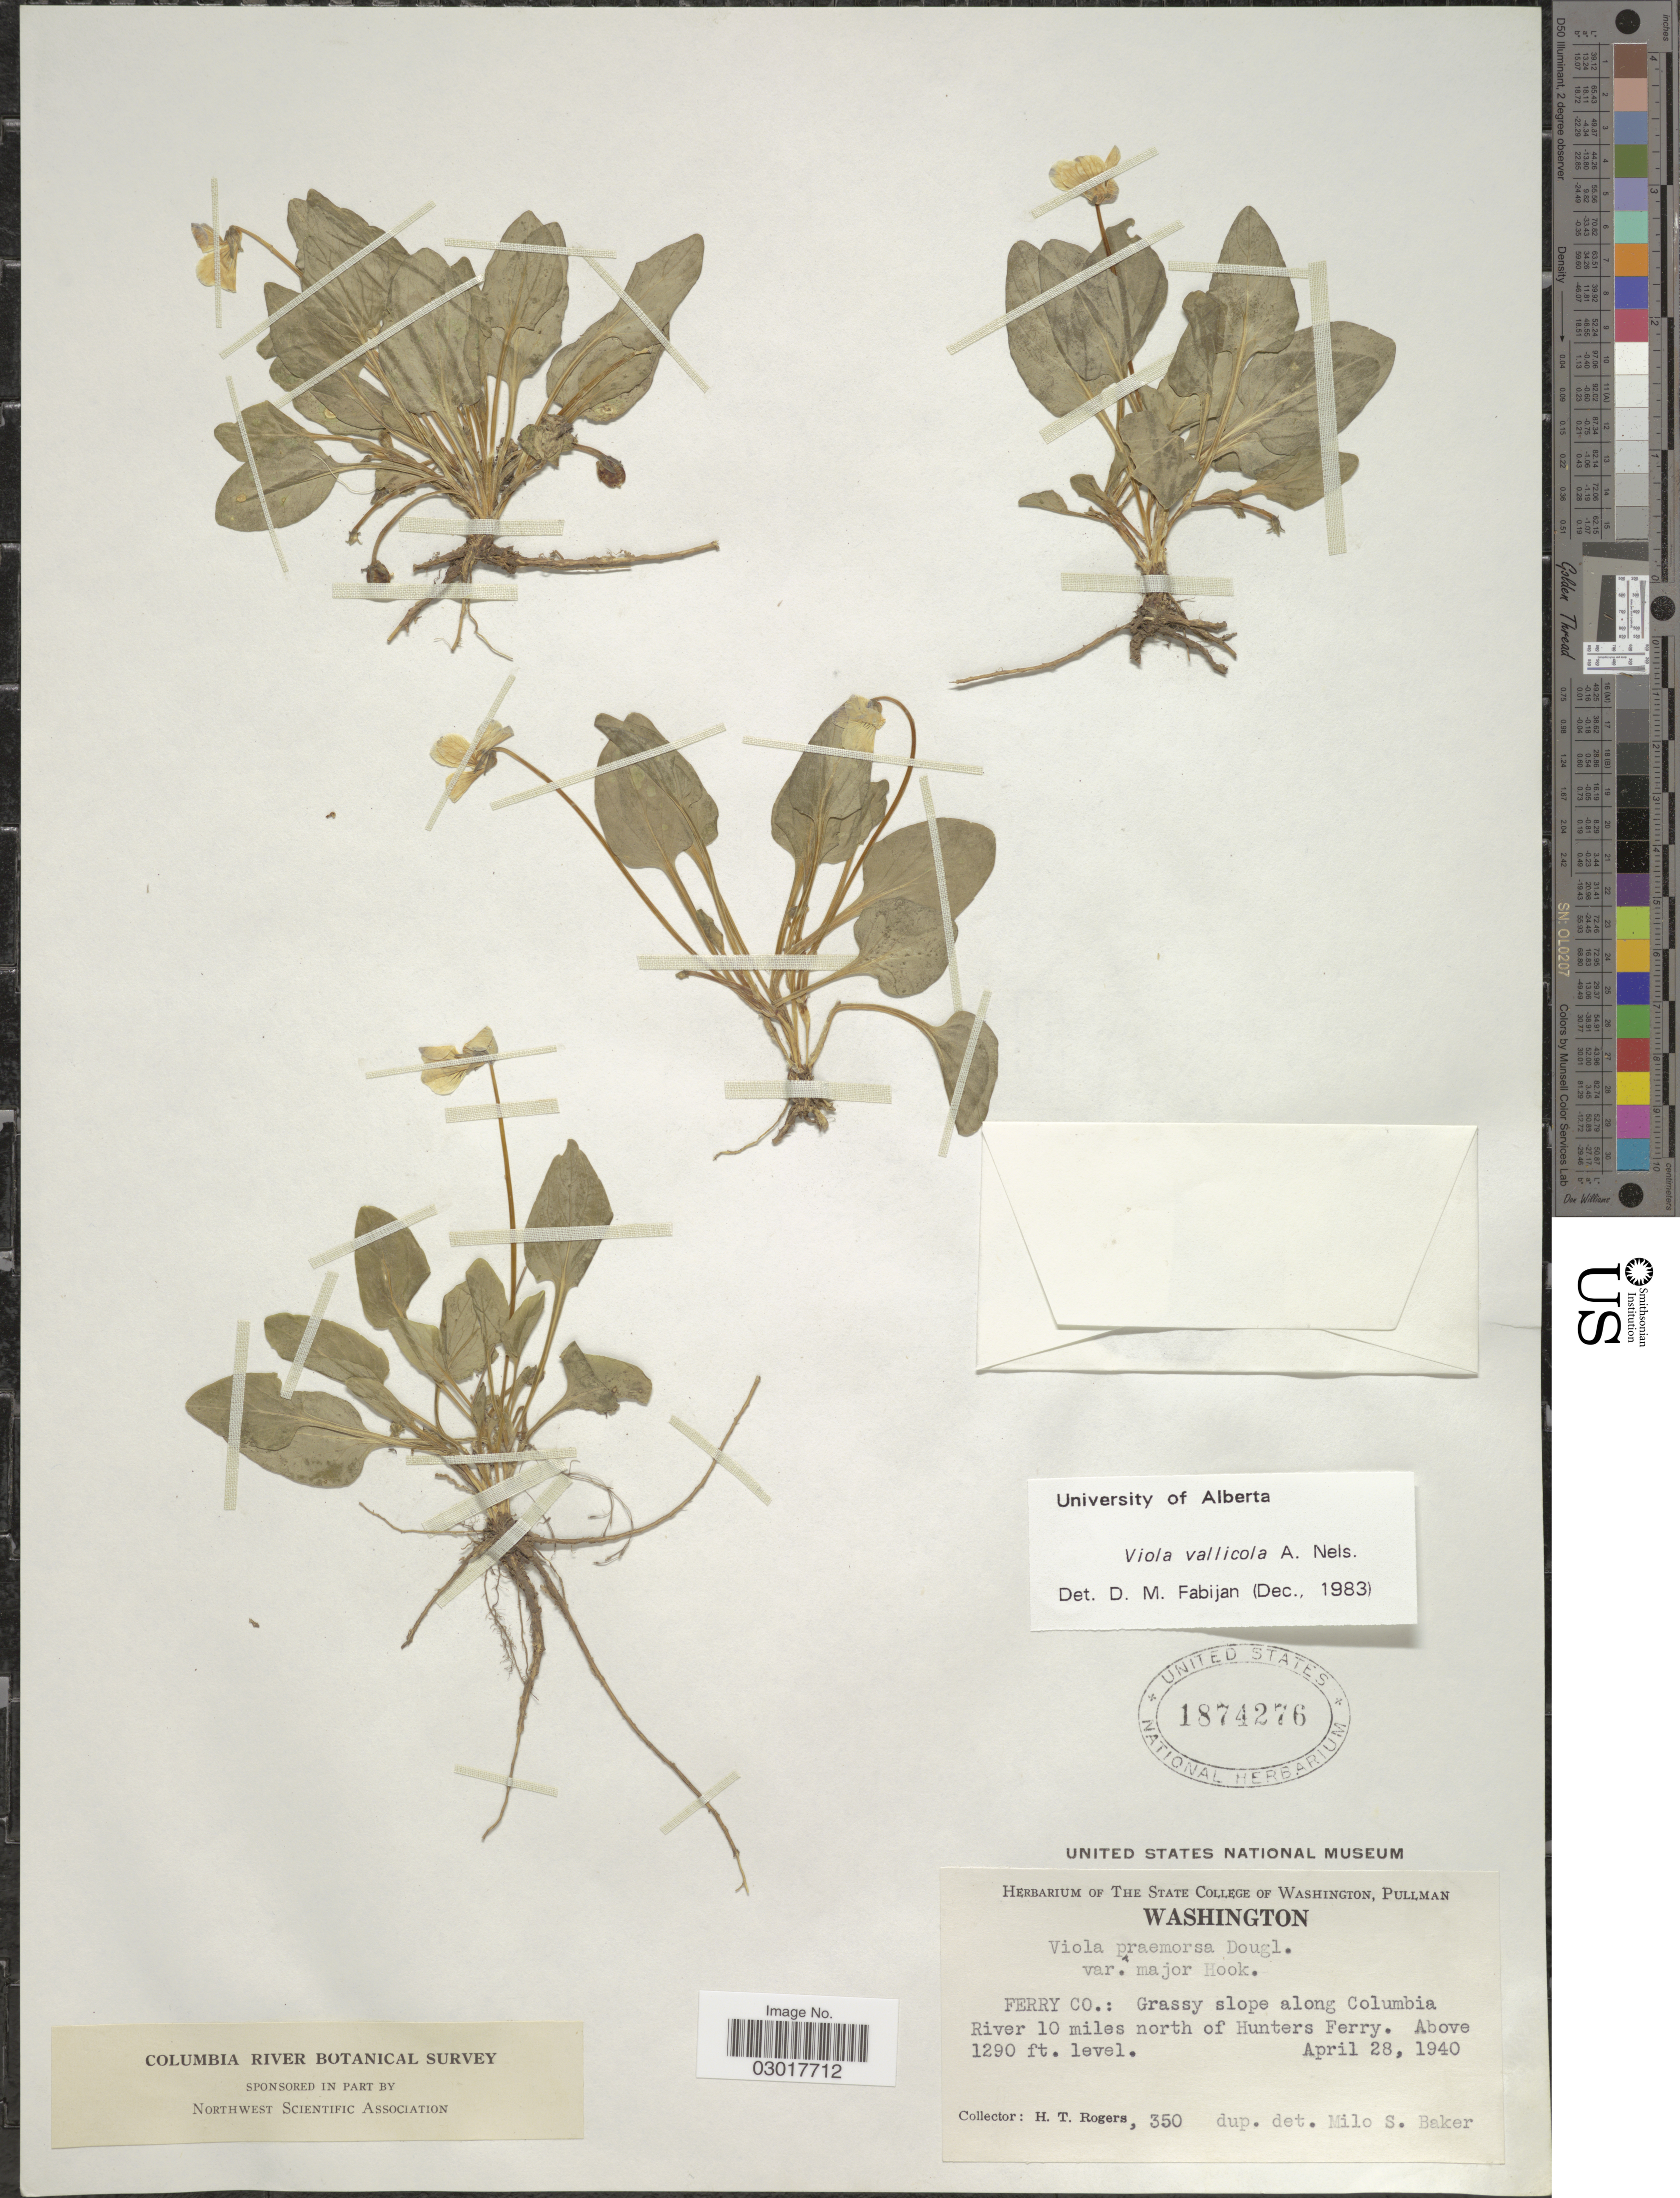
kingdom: Plantae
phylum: Tracheophyta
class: Magnoliopsida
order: Malpighiales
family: Violaceae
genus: Viola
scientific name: Viola vallicola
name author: A. Nelson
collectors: H. Rogers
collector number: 350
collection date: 1940-04-28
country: United States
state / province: Washington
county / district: Ferry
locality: Ferry Co.: Grassy slope along Columbia River 10 miles north of Hunters Ferry.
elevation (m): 393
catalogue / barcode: US 1874276